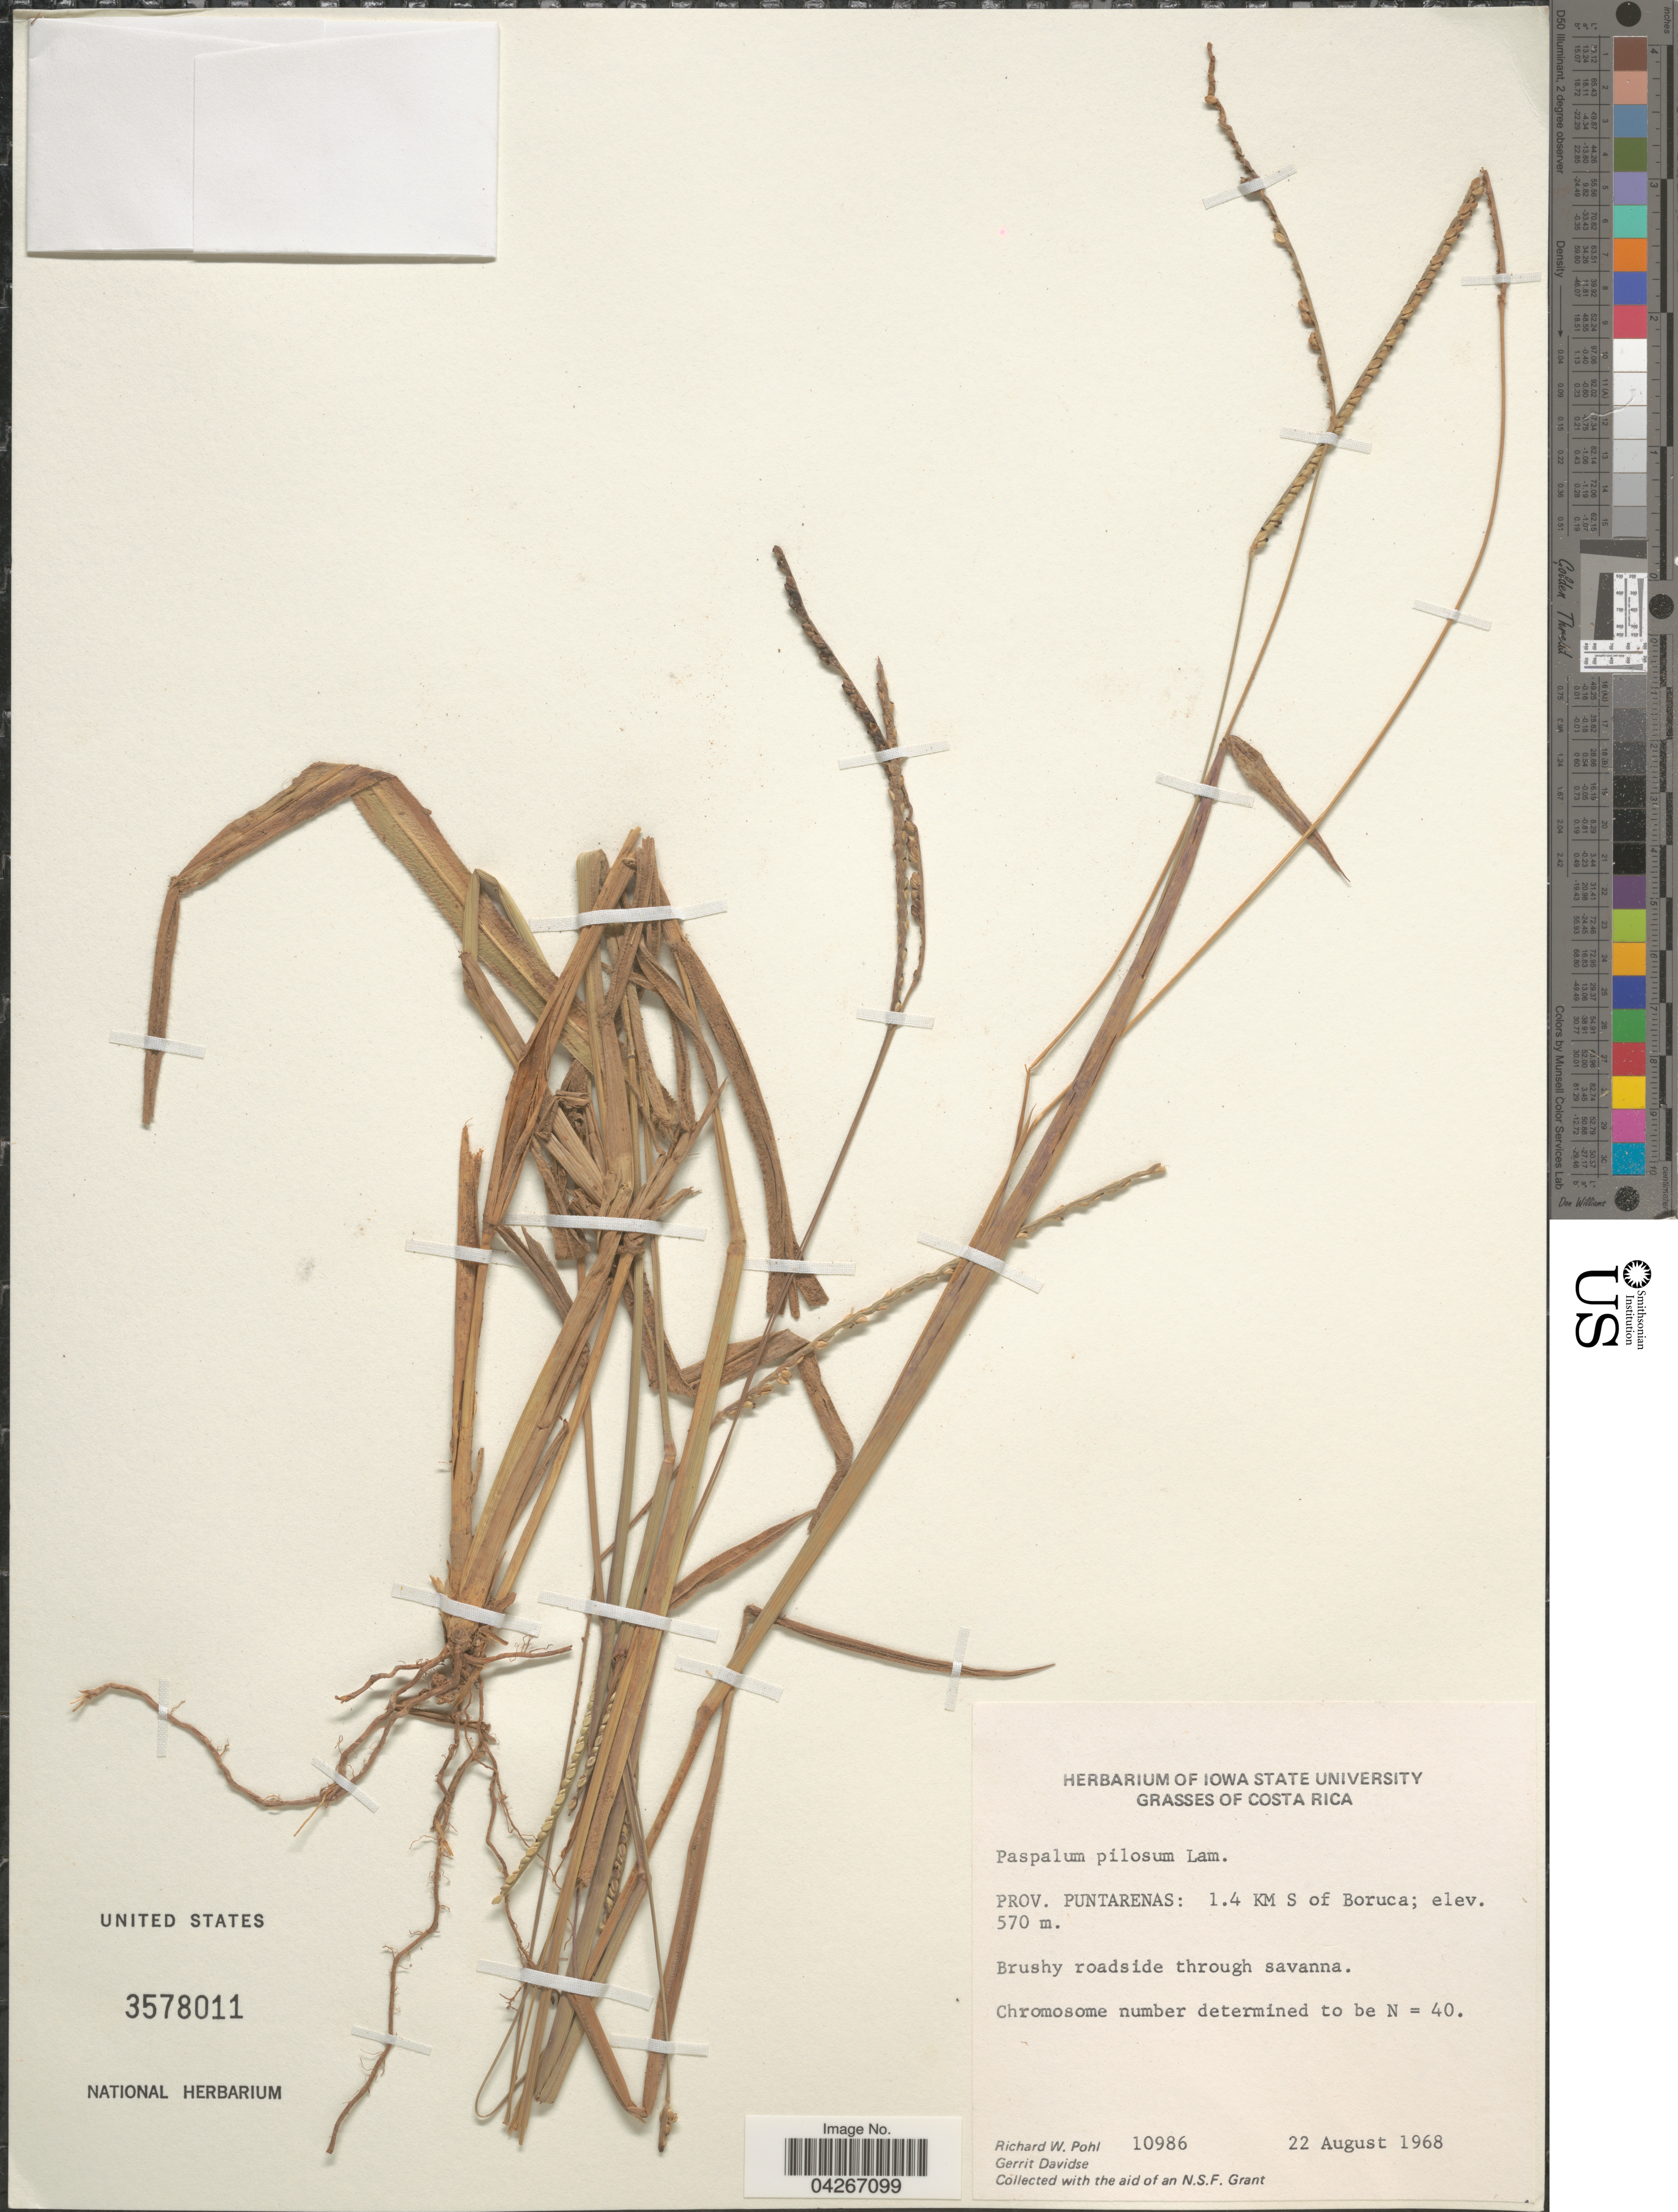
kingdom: Plantae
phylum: Tracheophyta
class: Liliopsida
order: Poales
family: Poaceae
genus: Paspalum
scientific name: Paspalum pilosum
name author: Lam.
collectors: R. W. Pohl & G. Davidse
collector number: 10986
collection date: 1968-08-22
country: Costa Rica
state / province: Puntarenas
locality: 1.4 Km S of Boruca.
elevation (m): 570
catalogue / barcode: US 3578011